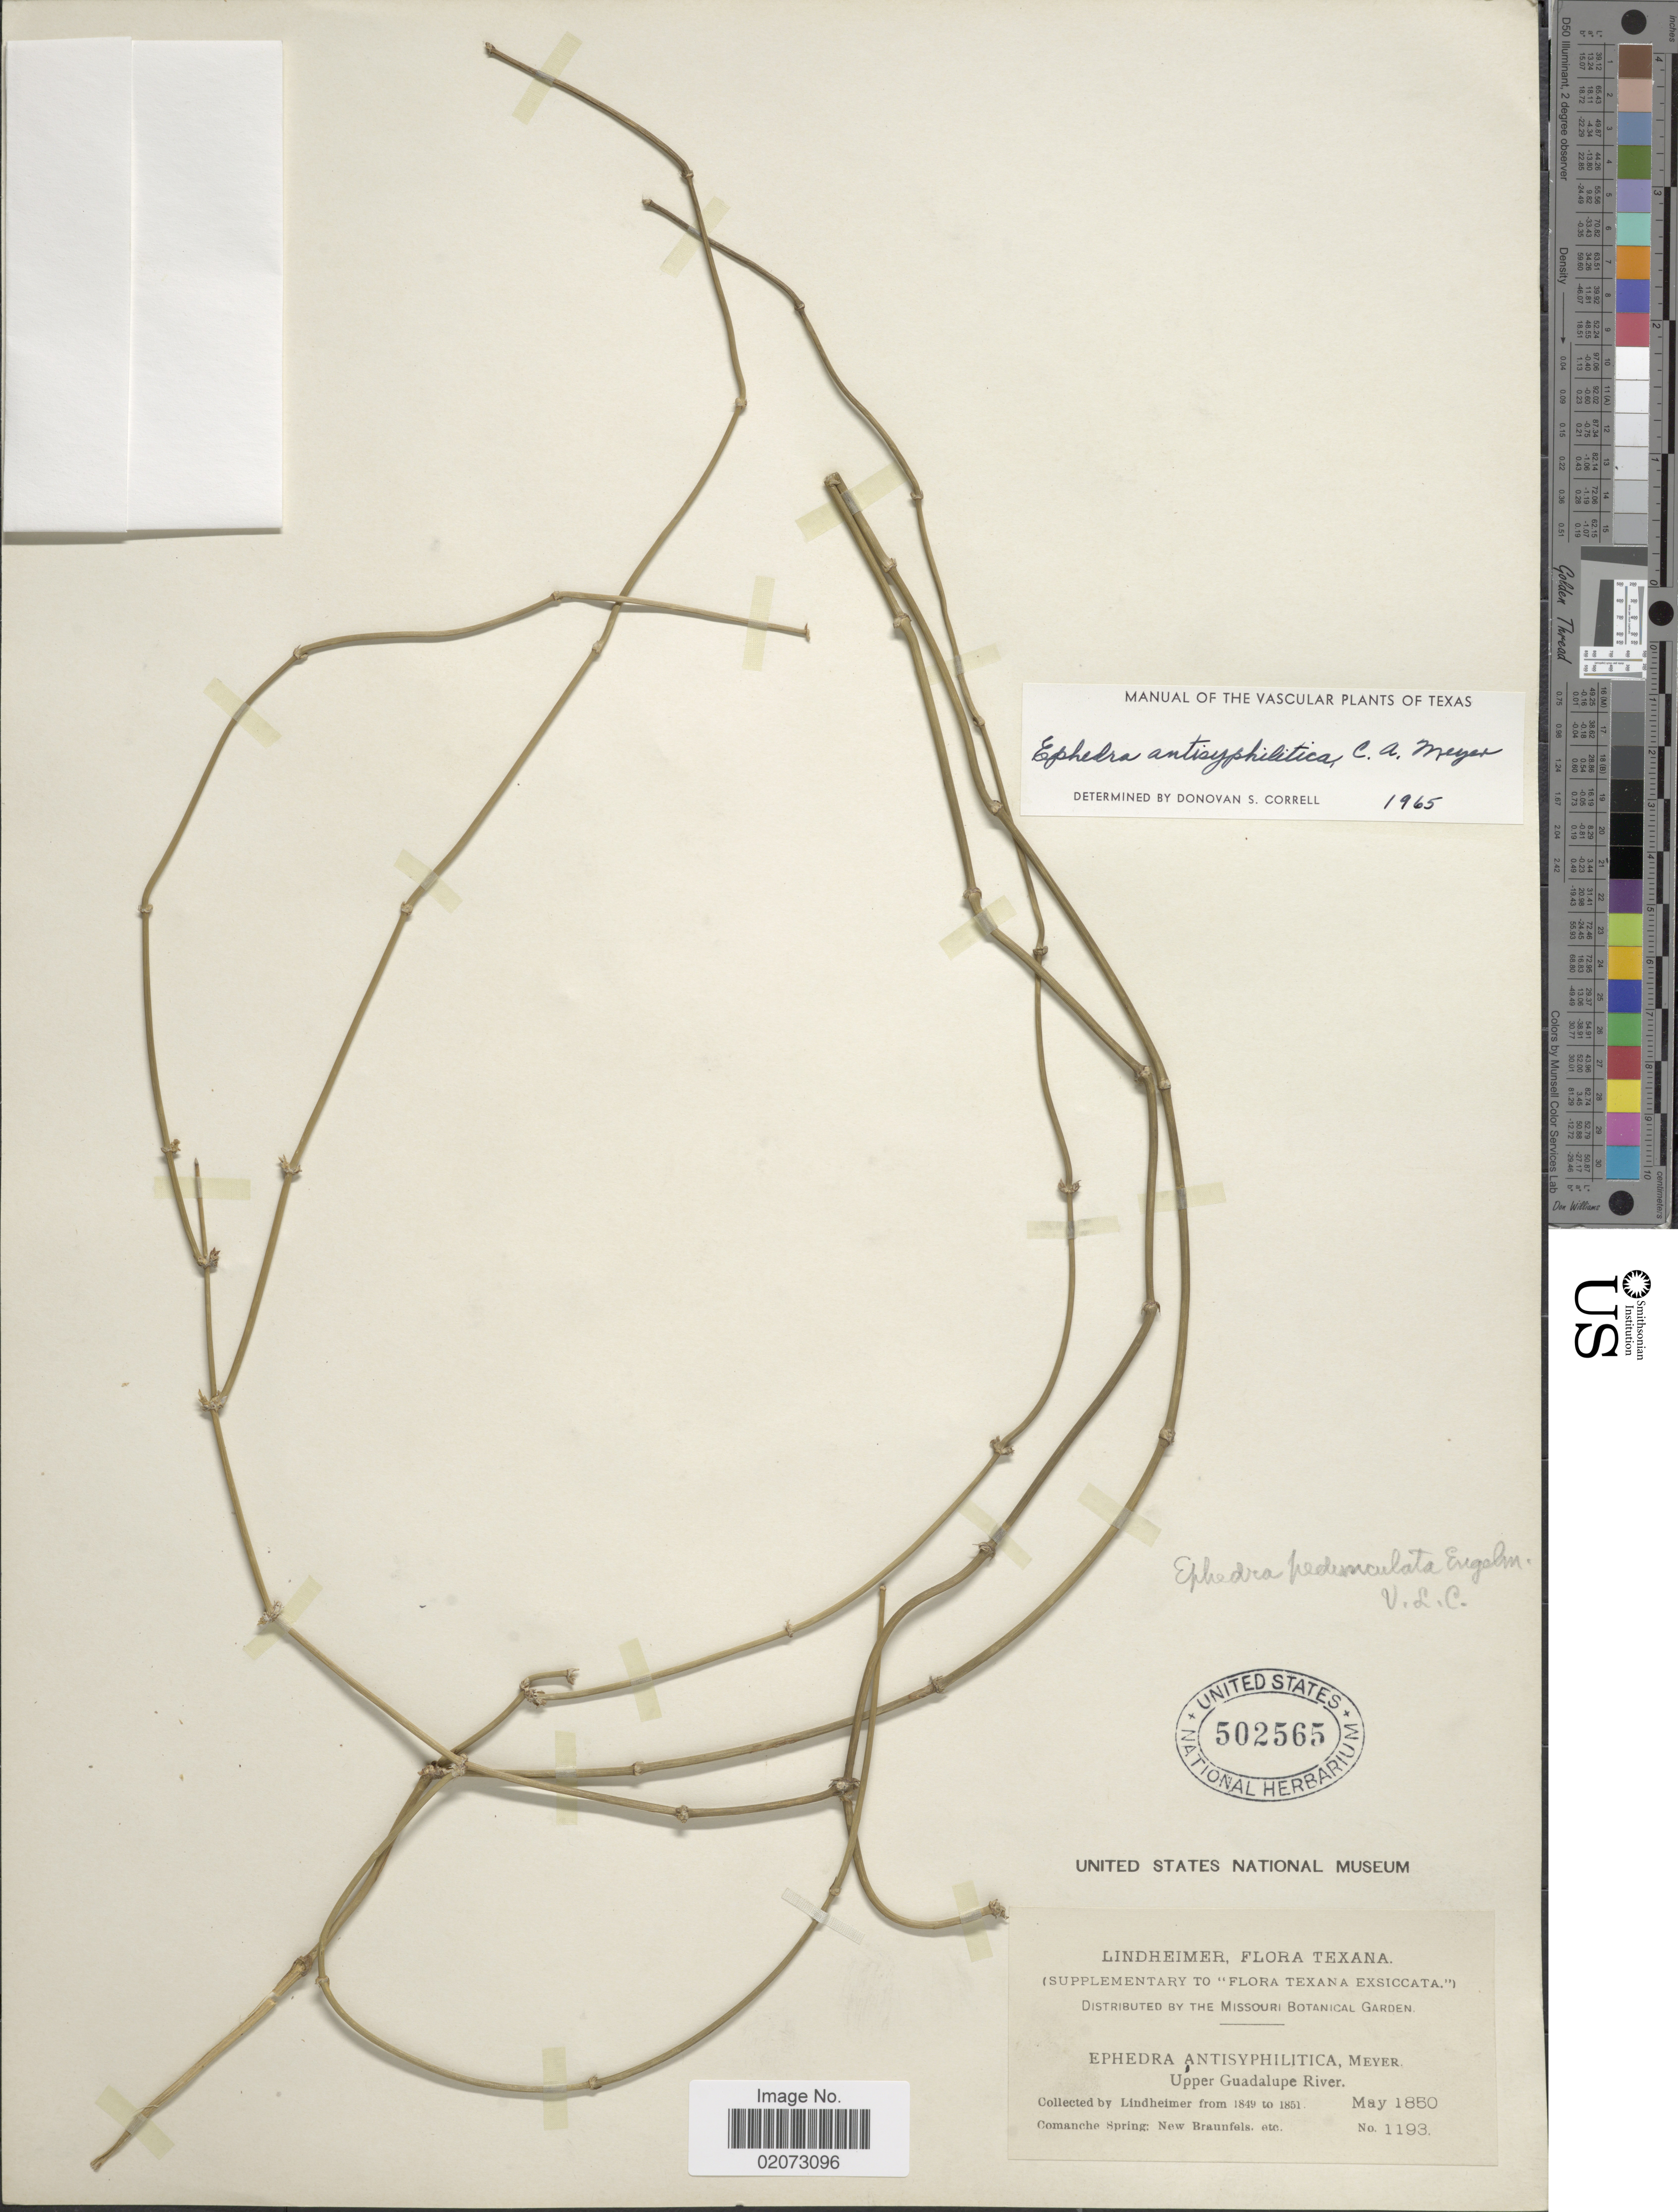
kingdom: Plantae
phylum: Tracheophyta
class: Gnetopsida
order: Ephedrales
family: Ephedraceae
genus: Ephedra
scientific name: Ephedra antisyphilitica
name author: Berland. ex C.A. Mey.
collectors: -. Lindheimer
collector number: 1193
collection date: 1850-05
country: United States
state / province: Texas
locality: Upper Guadalupe River. Comanche Spring, New Braunfels etc.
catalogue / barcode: US 502565